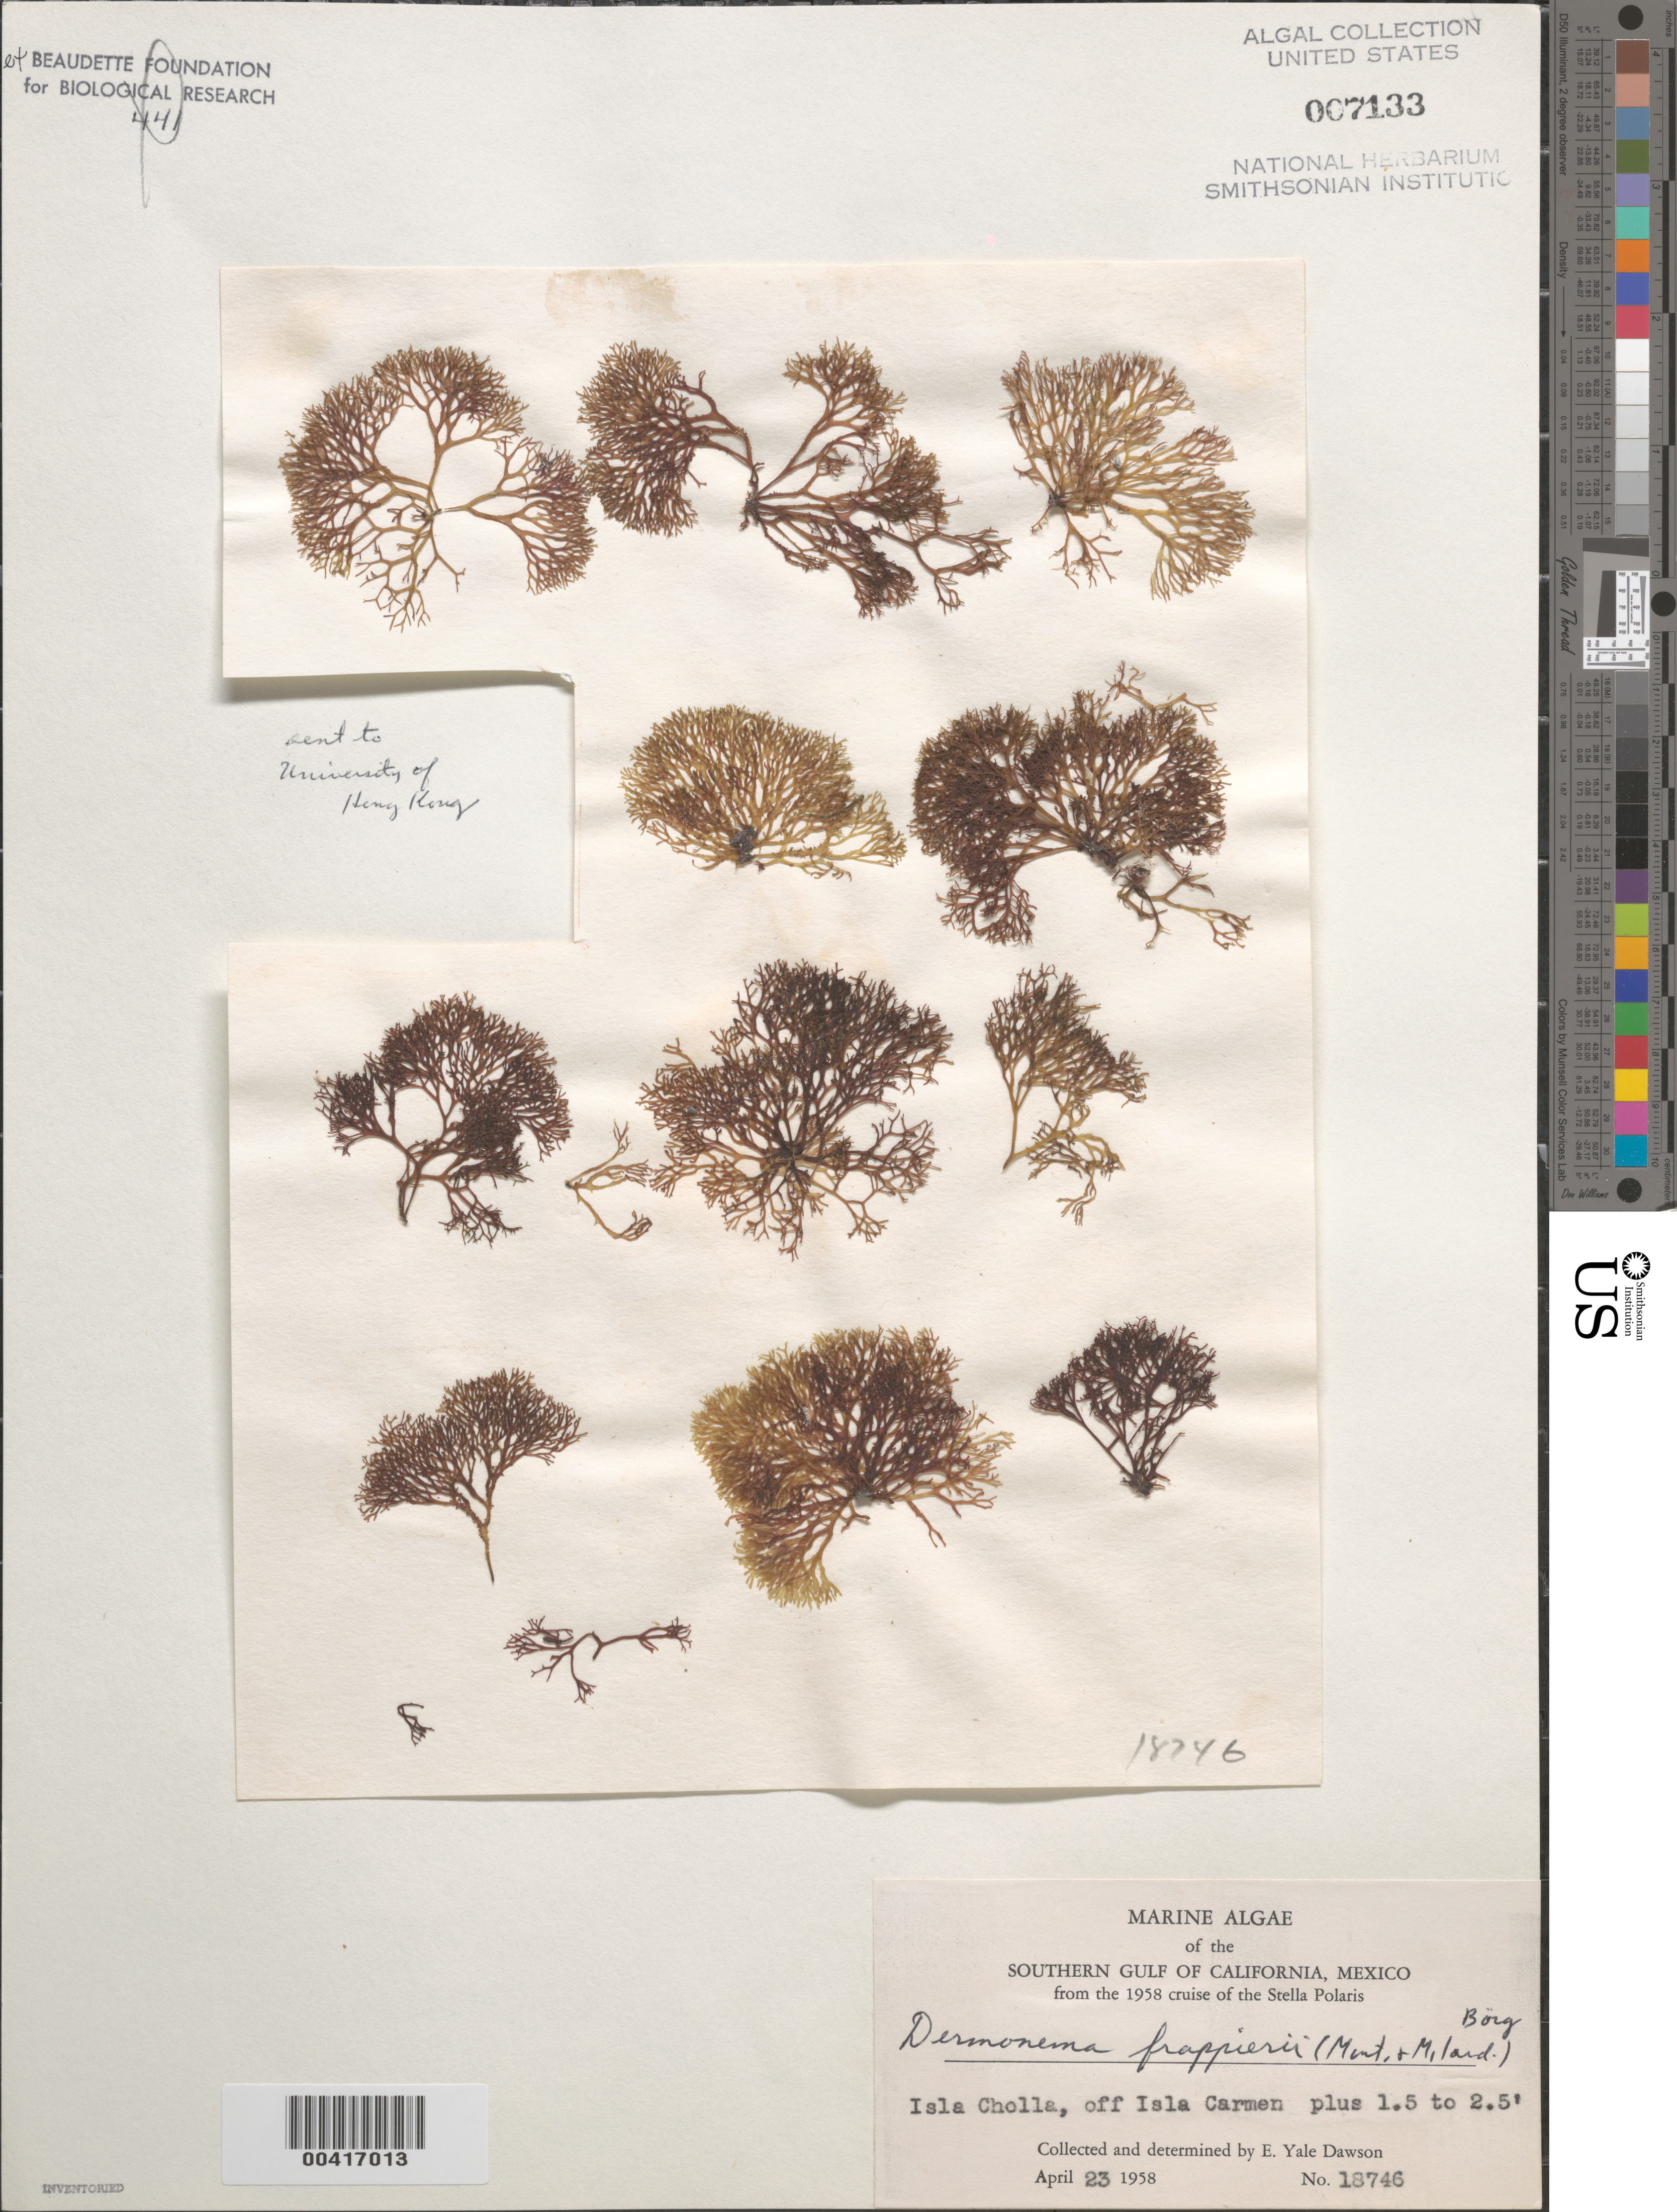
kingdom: Plantae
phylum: Rhodophyta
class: Florideophyceae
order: Nemaliales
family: Liagoraceae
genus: Dermonema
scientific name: Dermonema virens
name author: (J. Agardh) Pedroche & Ávila Ortíz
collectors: E. Y. Dawson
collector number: EYD 18746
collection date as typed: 23 Apr 1958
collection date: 1958-04-23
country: Mexico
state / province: Baja California Sur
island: Isla Cholla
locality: Off Isla Carmen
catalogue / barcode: US 7133